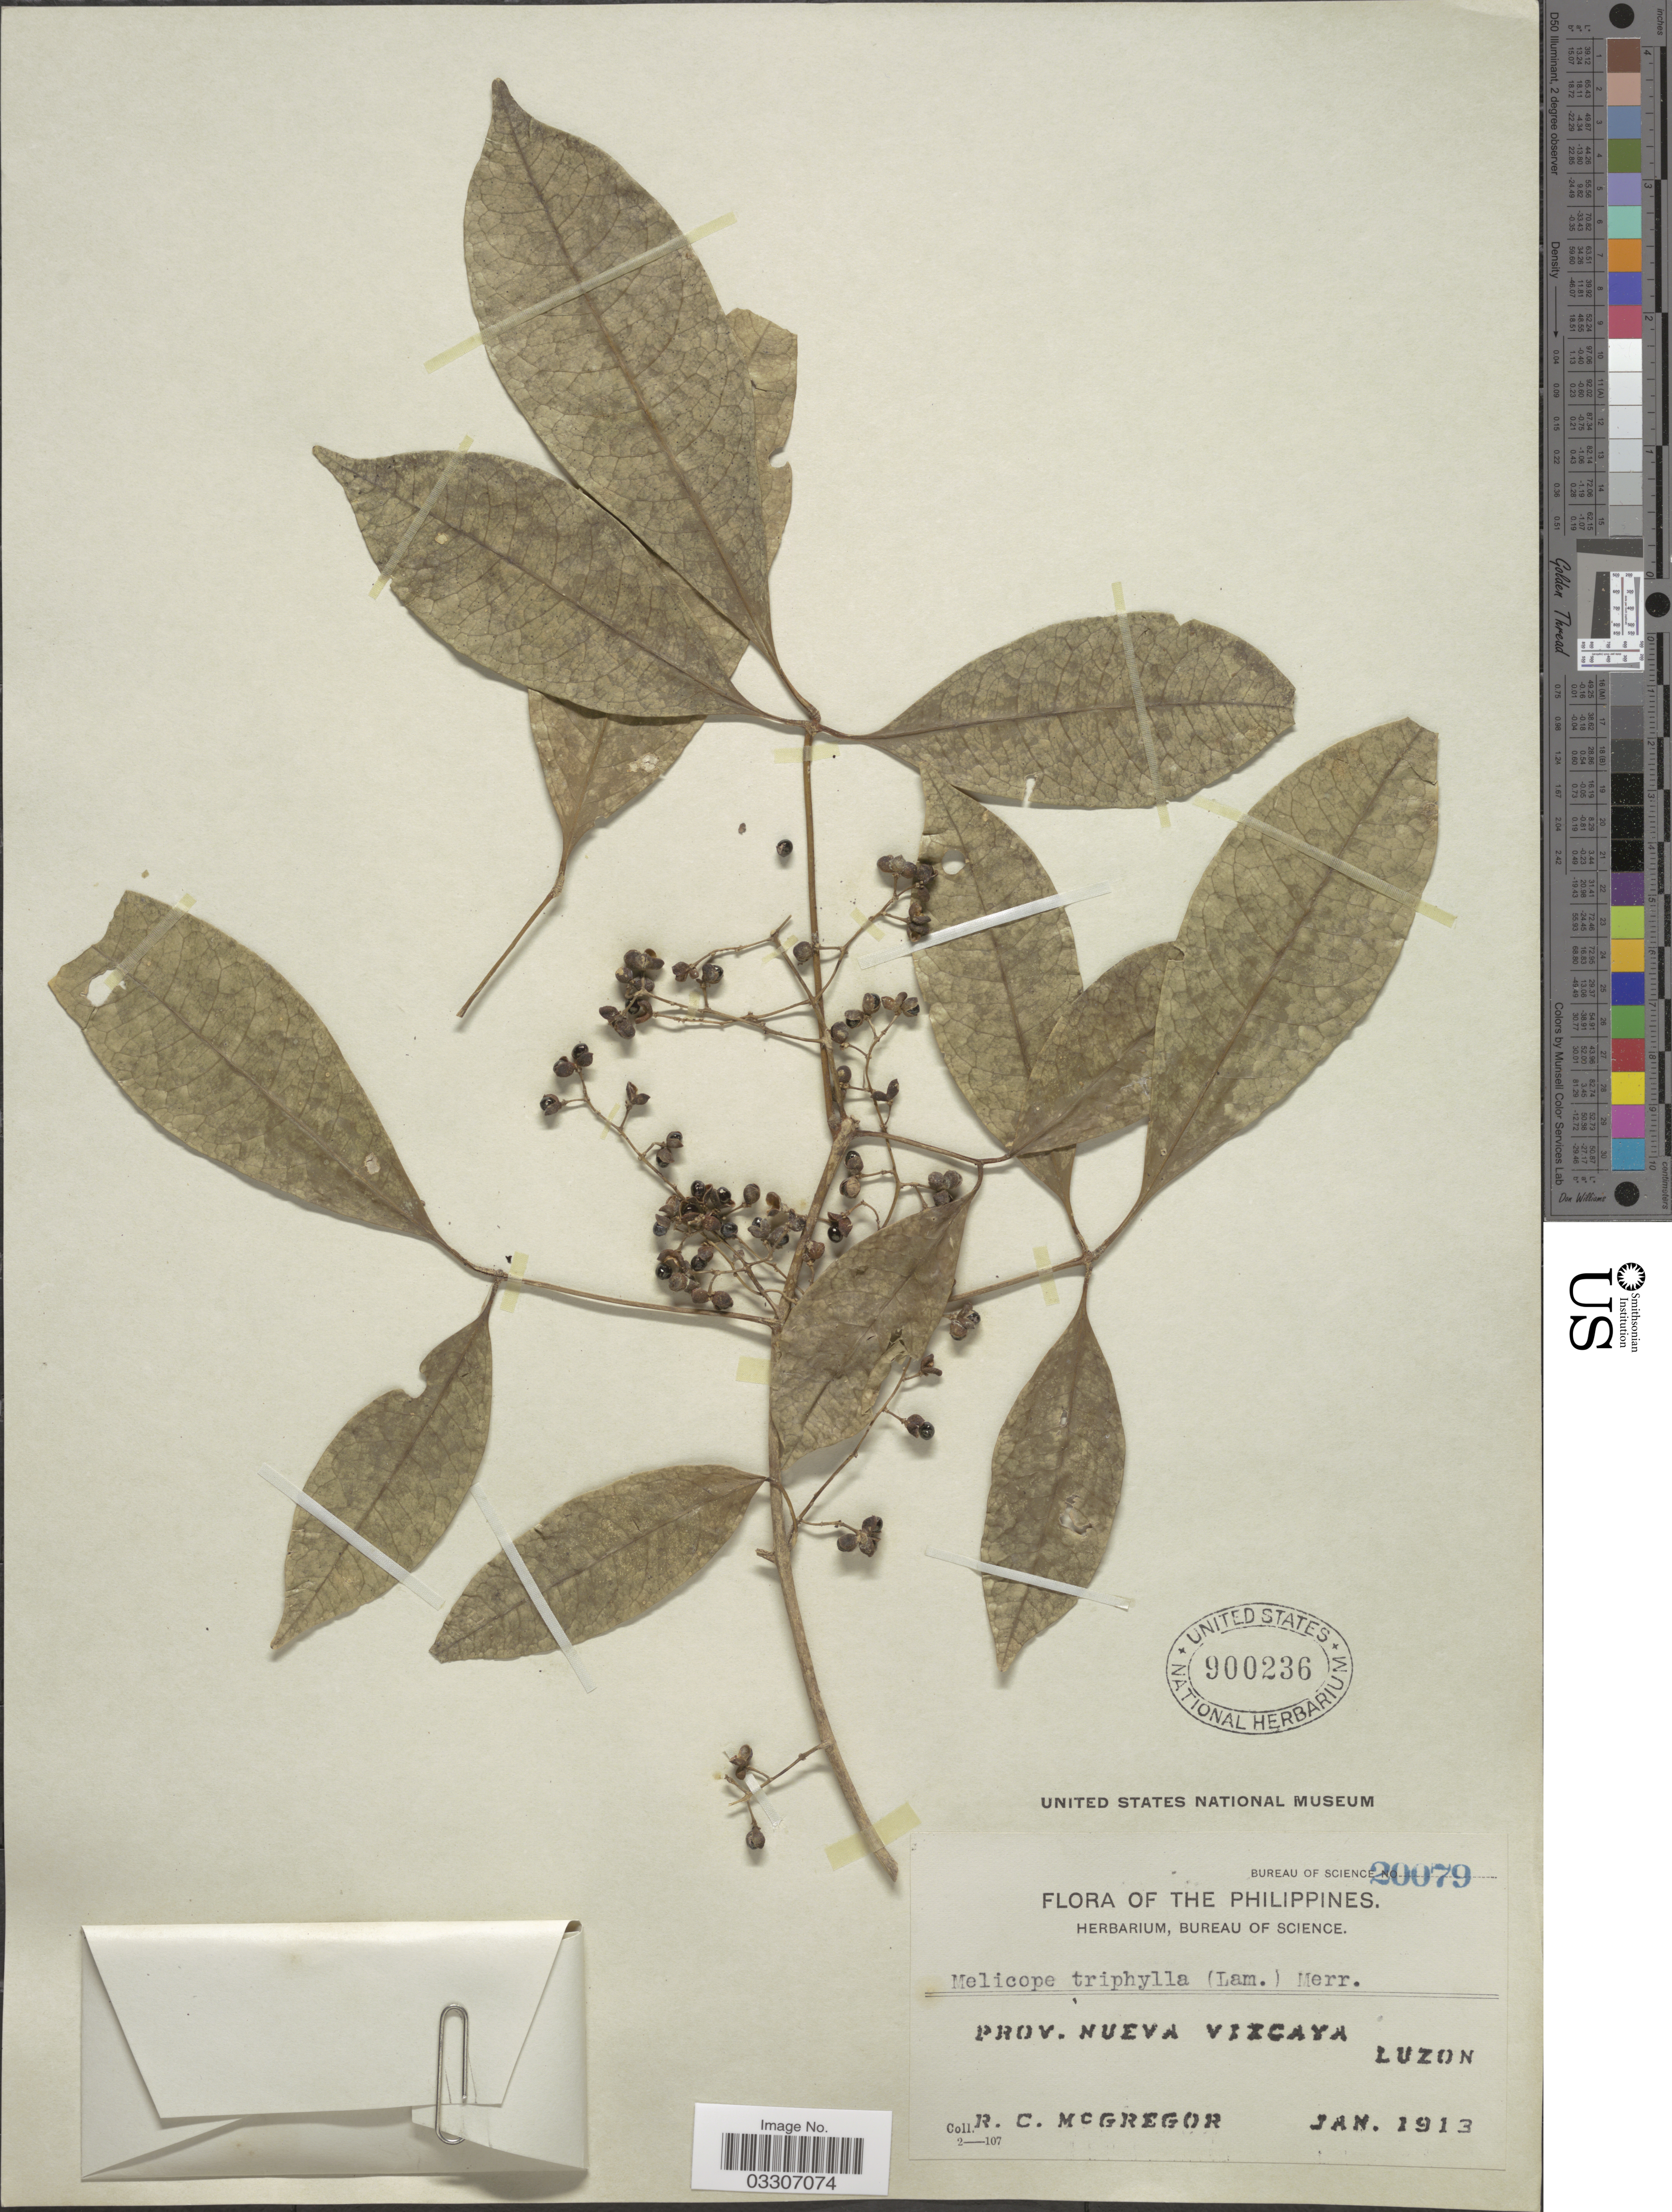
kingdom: Plantae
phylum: Tracheophyta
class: Magnoliopsida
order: Sapindales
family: Rutaceae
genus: Melicope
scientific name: Melicope triphylla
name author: (Lam.) Merr.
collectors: R. C. McGregor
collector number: Bureau of Science 20079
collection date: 1913-01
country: Philippines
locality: Prov. Nueva Vizcaya Luzon.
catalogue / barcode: US 900236